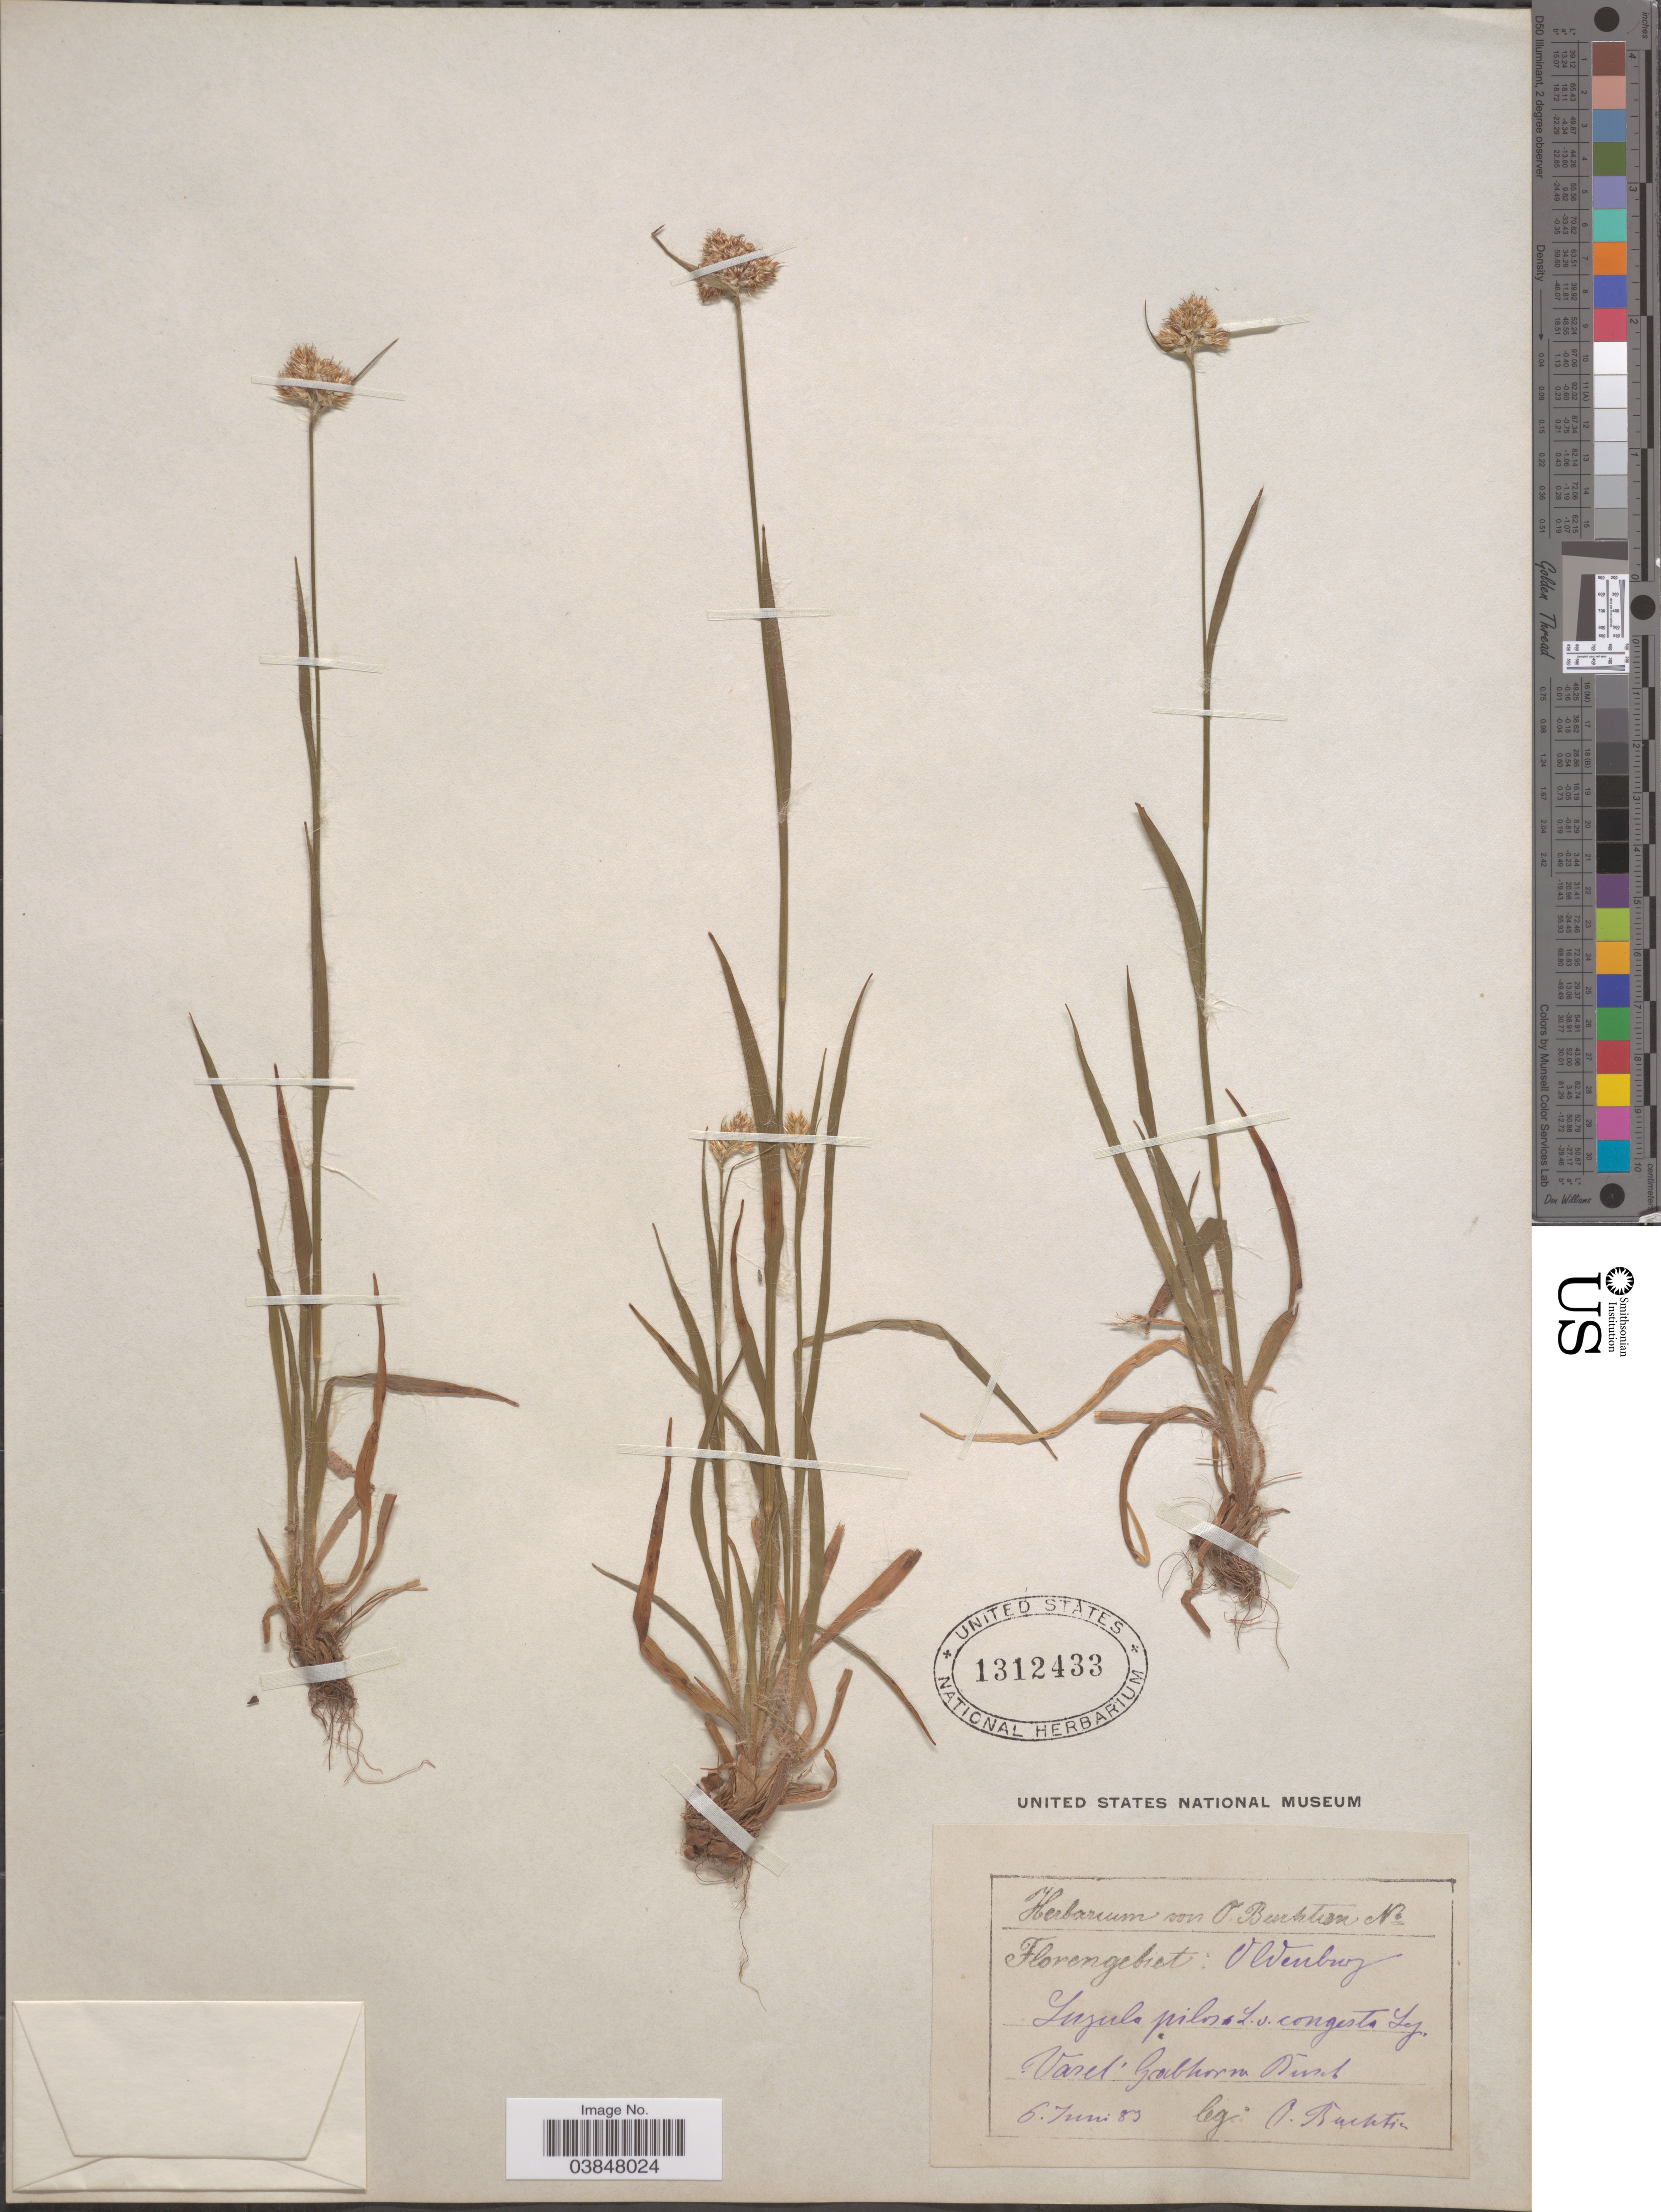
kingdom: Plantae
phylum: Tracheophyta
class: Liliopsida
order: Poales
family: Juncaceae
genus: Luzula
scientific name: Luzula pilosa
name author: (L.) Willd.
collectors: O. Buchtien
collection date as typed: Transcribed d/m/y: 6/6/83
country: Germany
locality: Varel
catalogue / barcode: US 1312433